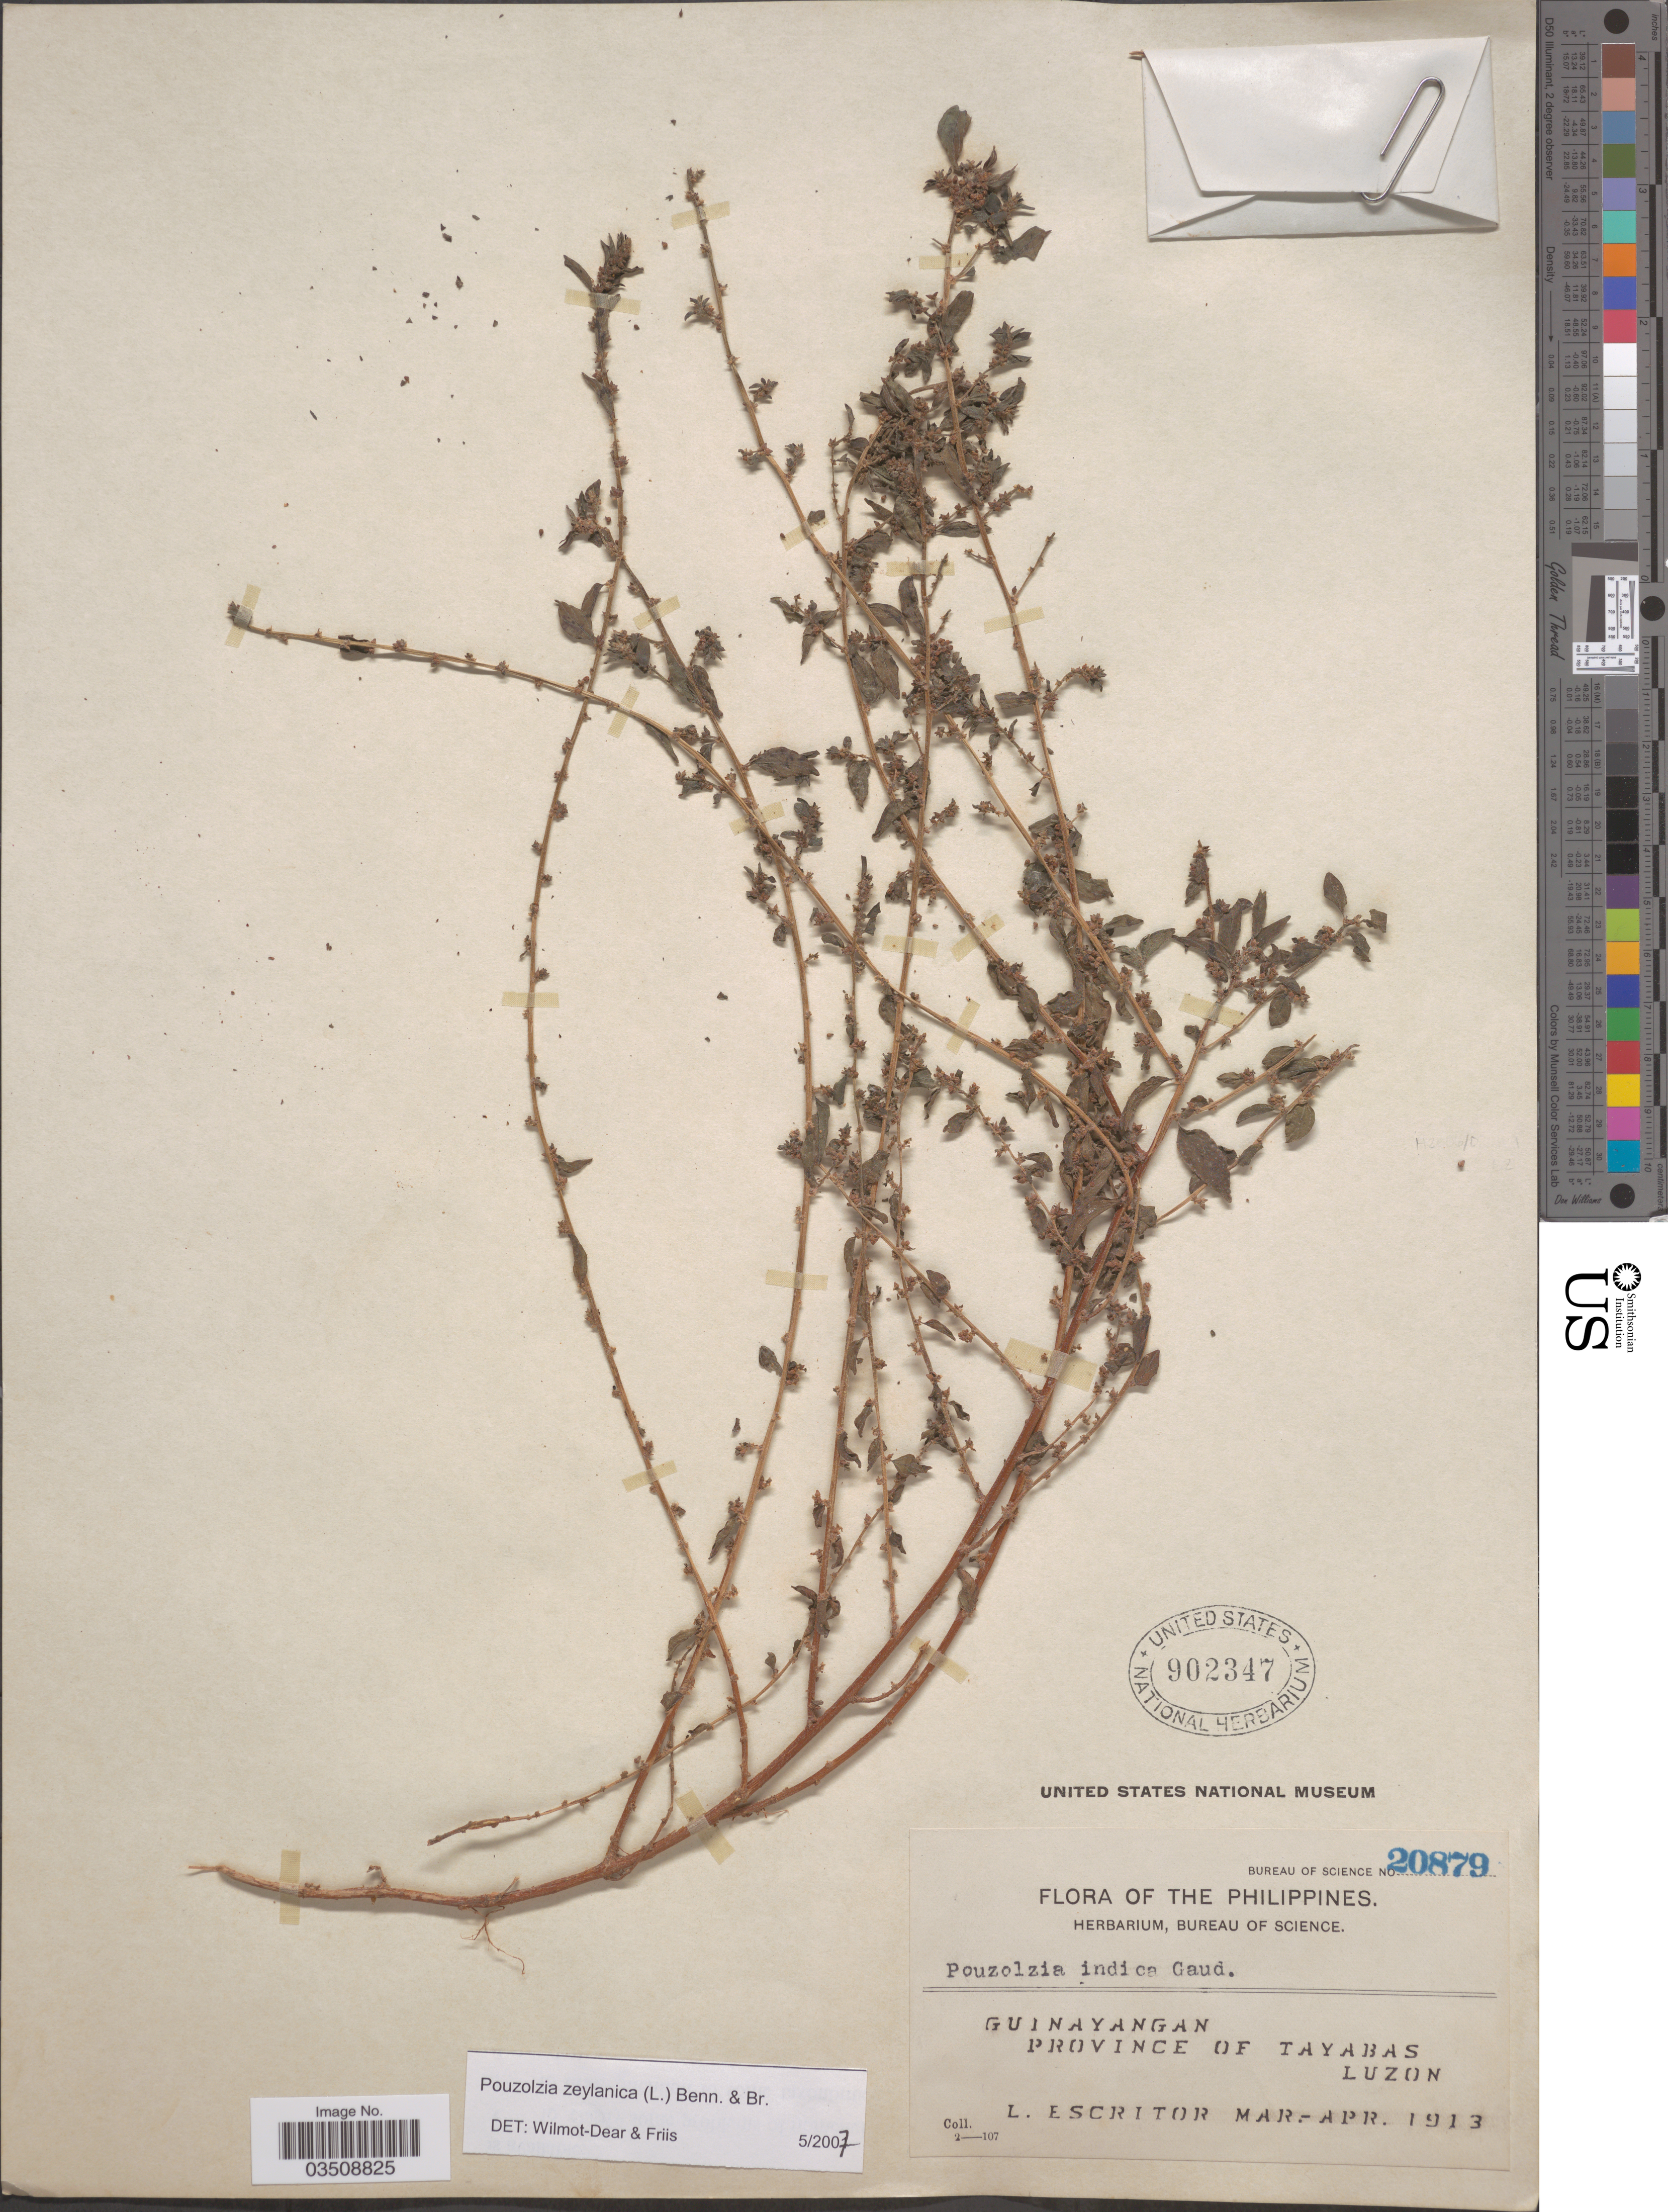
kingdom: Plantae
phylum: Tracheophyta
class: Magnoliopsida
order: Rosales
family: Urticaceae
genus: Pouzolzia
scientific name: Pouzolzia zeylanica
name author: (L.) Benn.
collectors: L. Escritor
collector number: Bureau of Science 20879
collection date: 1913-03/1913-04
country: Philippines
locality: Guinayangan. Province of Tayabas, Luzon.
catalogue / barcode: US 902347